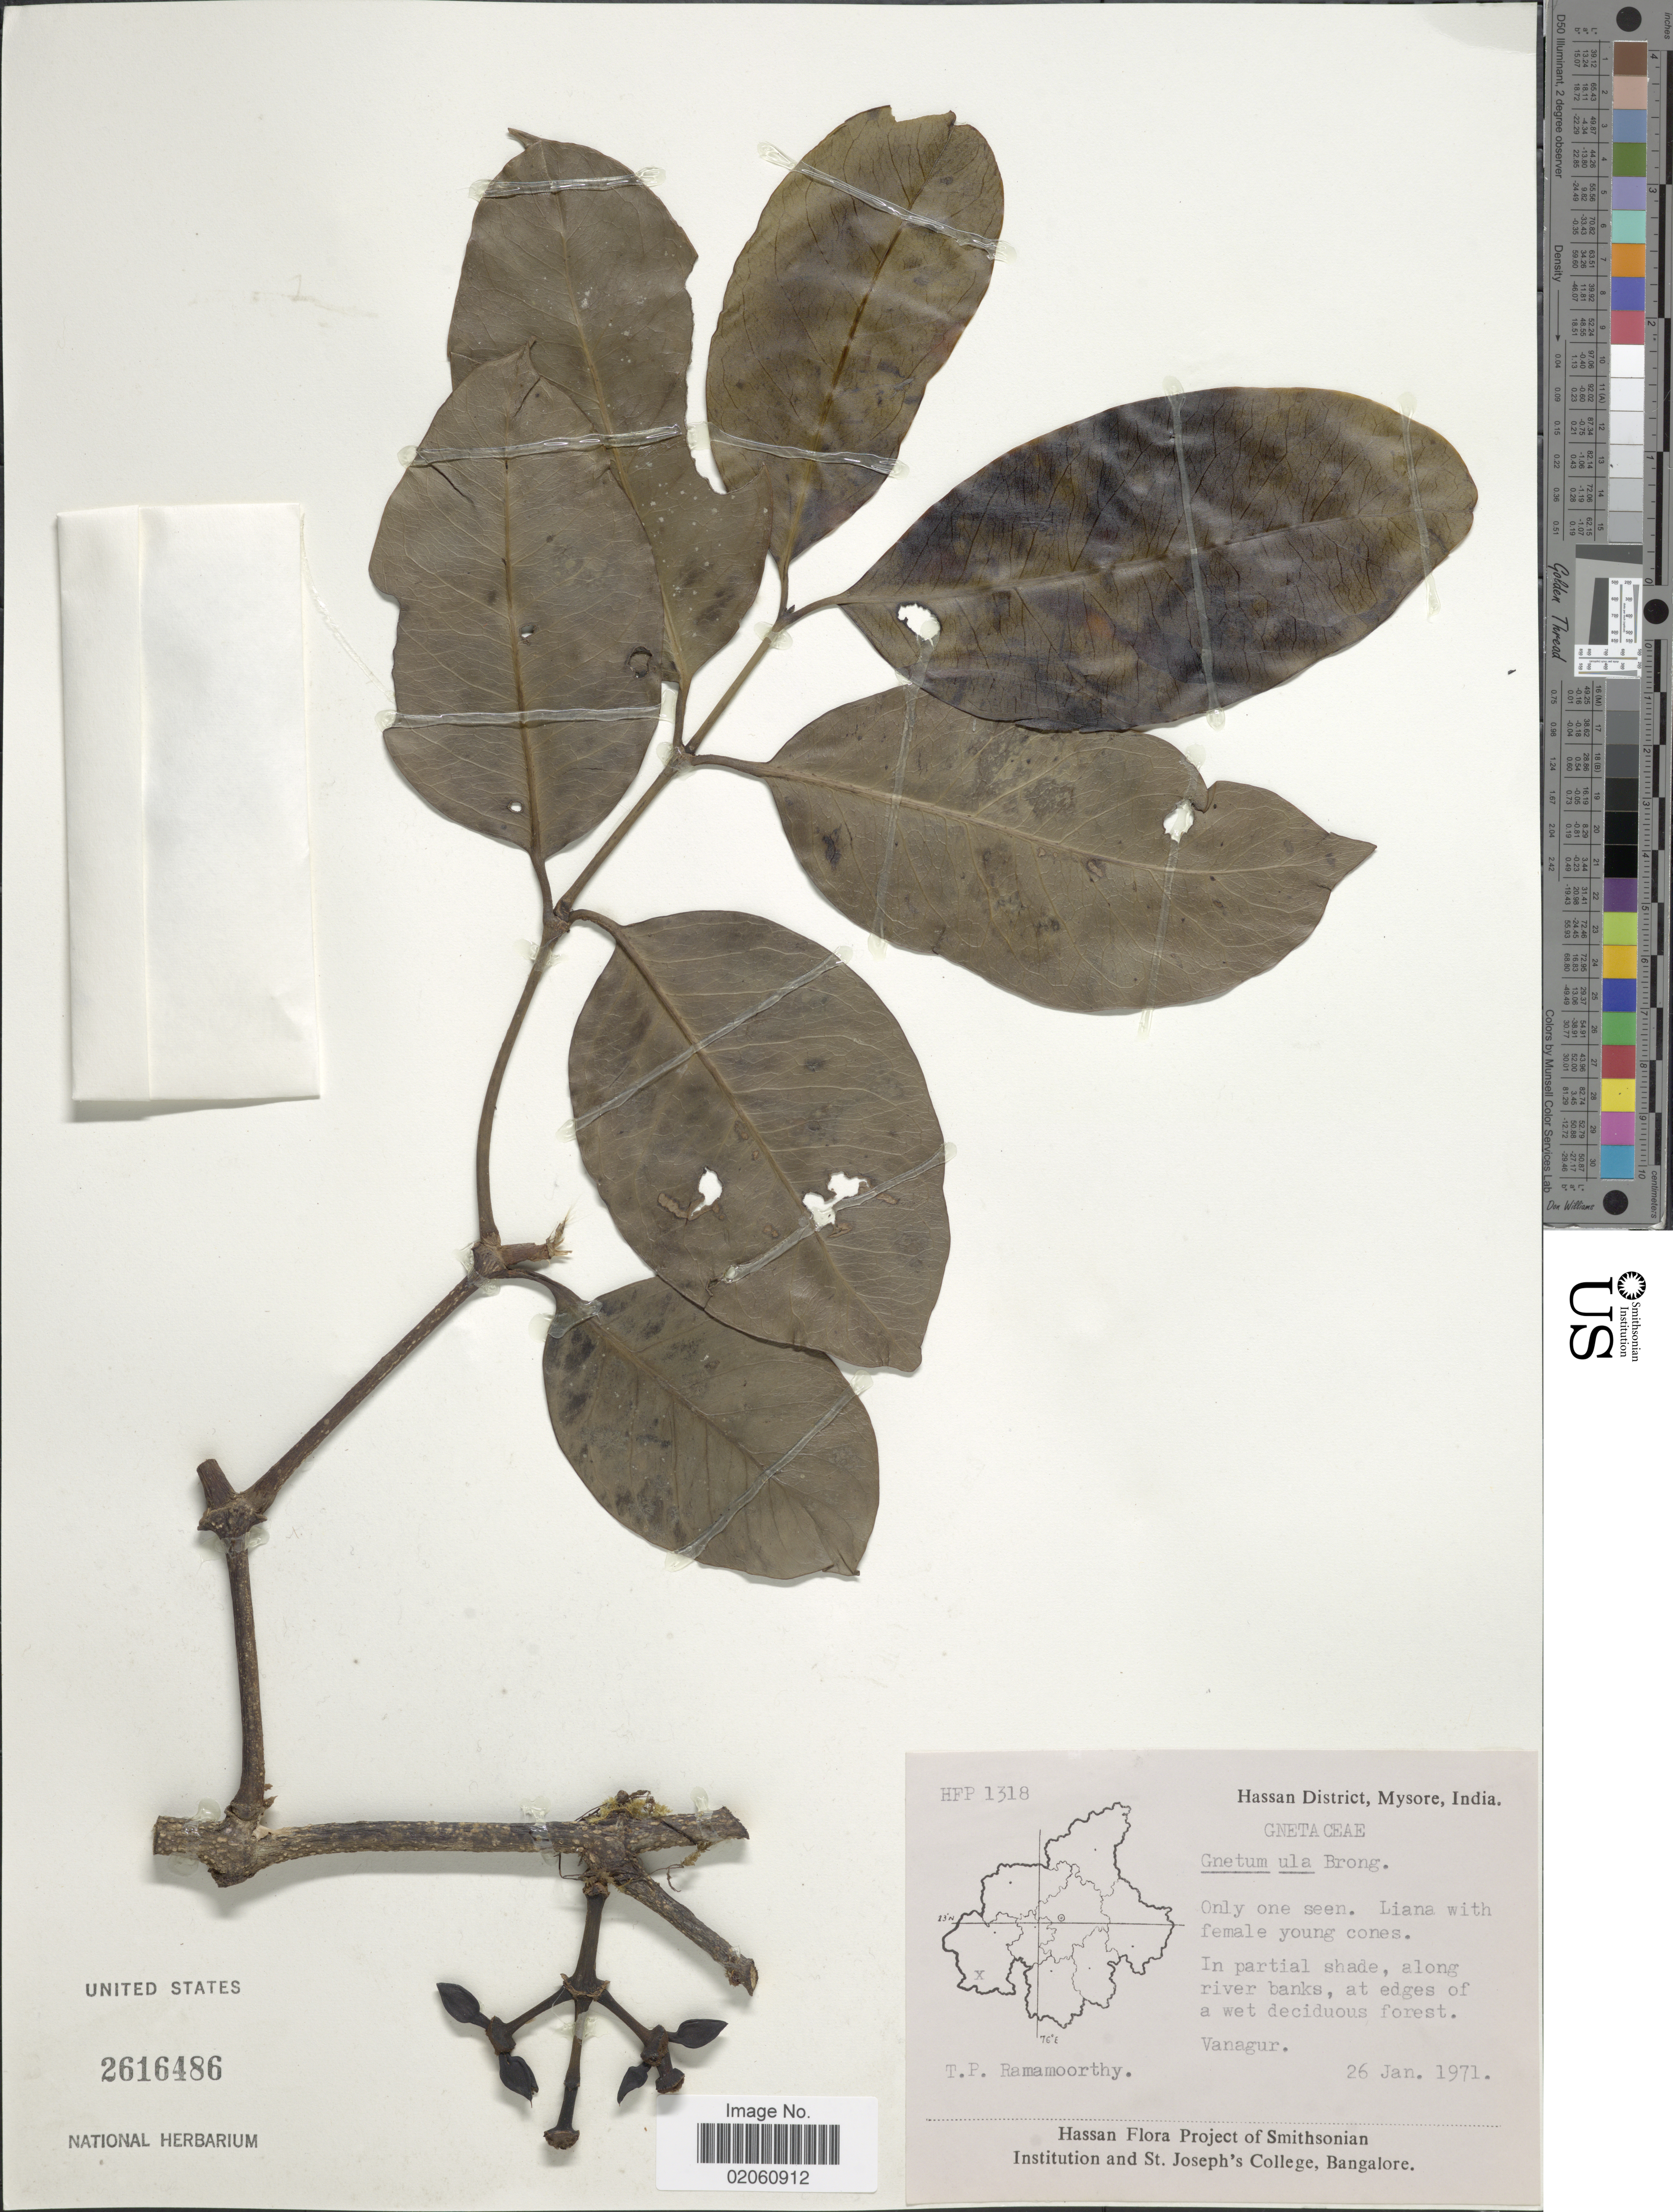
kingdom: Plantae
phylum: Tracheophyta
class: Gnetopsida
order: Gnetales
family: Gnetaceae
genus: Gnetum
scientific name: Gnetum ula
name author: Brongn.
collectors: T. P. Ramamoorthy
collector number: HFP 1318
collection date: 1971-01-26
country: India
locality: Hassan District, Mysore, In partial shade, along river banks, at edges of a wet deciduous forest, Vanagur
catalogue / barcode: US 2616486